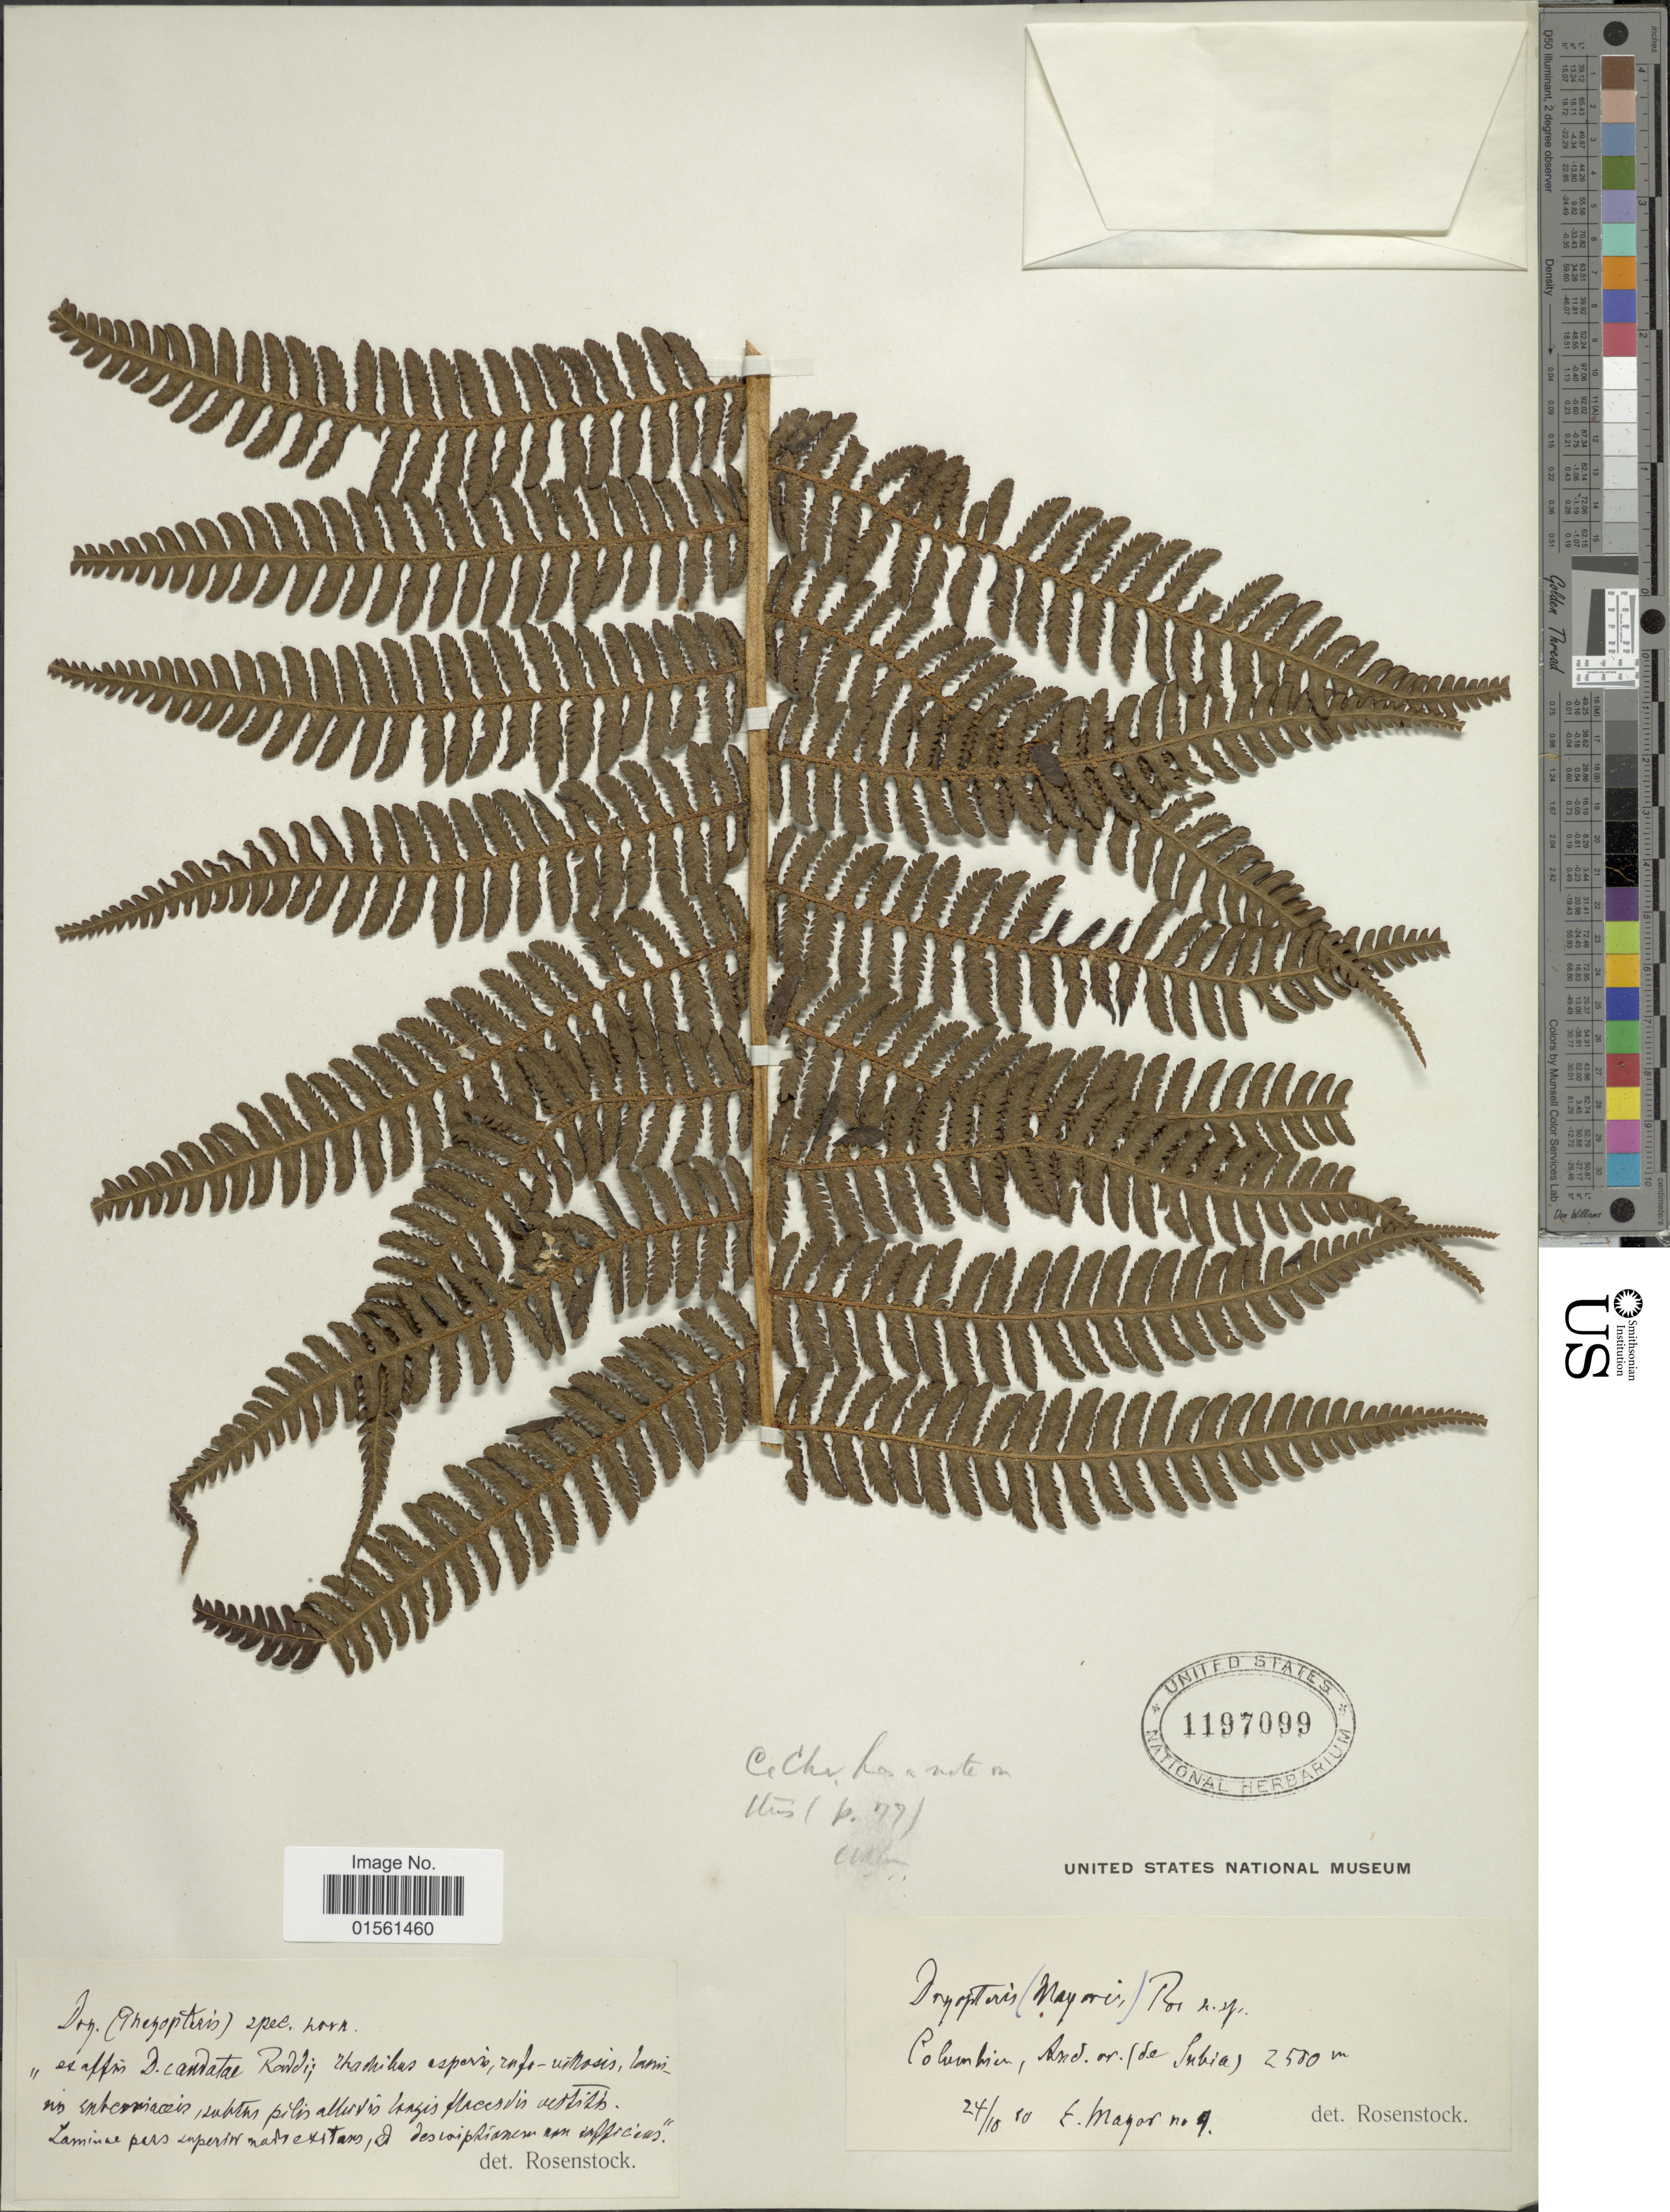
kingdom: Plantae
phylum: Tracheophyta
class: Polypodiopsida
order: Polypodiales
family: Dryopteridaceae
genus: Megalastrum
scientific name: Megalastrum sp.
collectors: E. Mayor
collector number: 9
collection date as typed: Transcribed d/m/y: 24/10/10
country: Colombia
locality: And. or. (de Subia)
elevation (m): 2500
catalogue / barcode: US 1197099